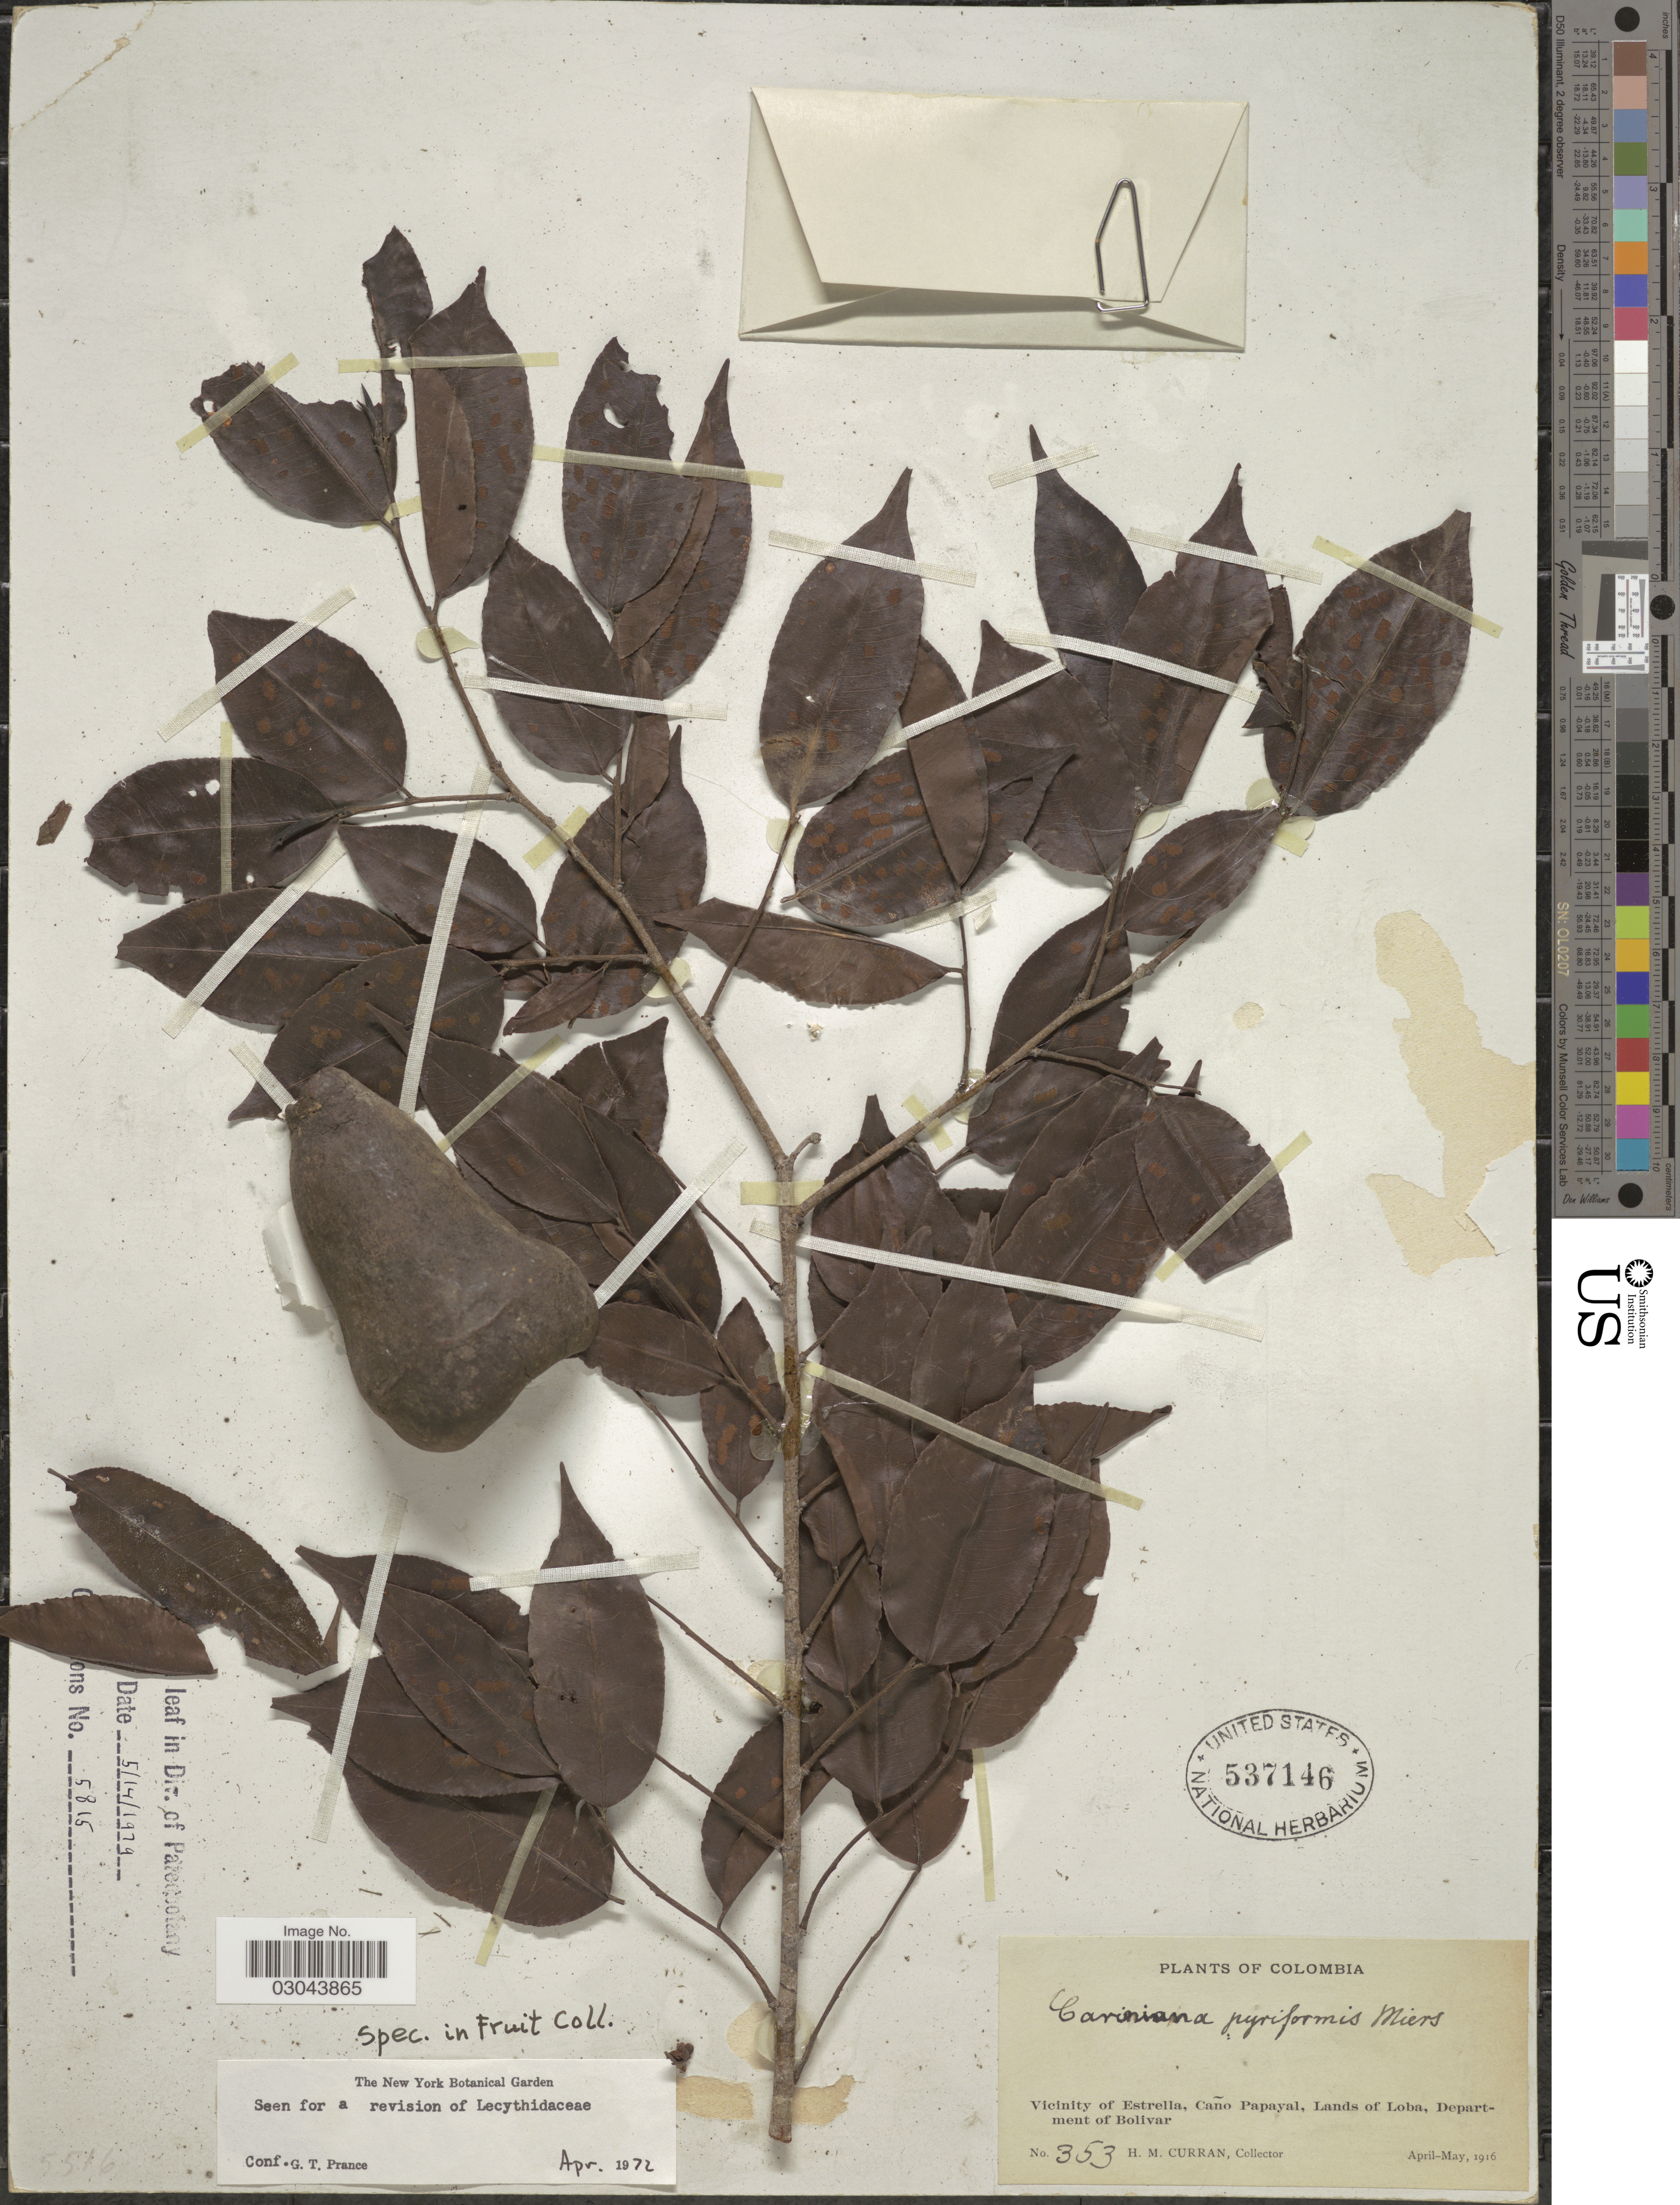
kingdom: Plantae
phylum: Tracheophyta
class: Magnoliopsida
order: Ericales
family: Lecythidaceae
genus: Cariniana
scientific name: Cariniana pyriformis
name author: Miers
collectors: H. M. Curran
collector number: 353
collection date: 1916-04/1916-05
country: Colombia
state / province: Bolívar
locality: Vicinity of Estrella, Caño Papayal, Lands of Loba, Department of Bolivar.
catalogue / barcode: US 537146